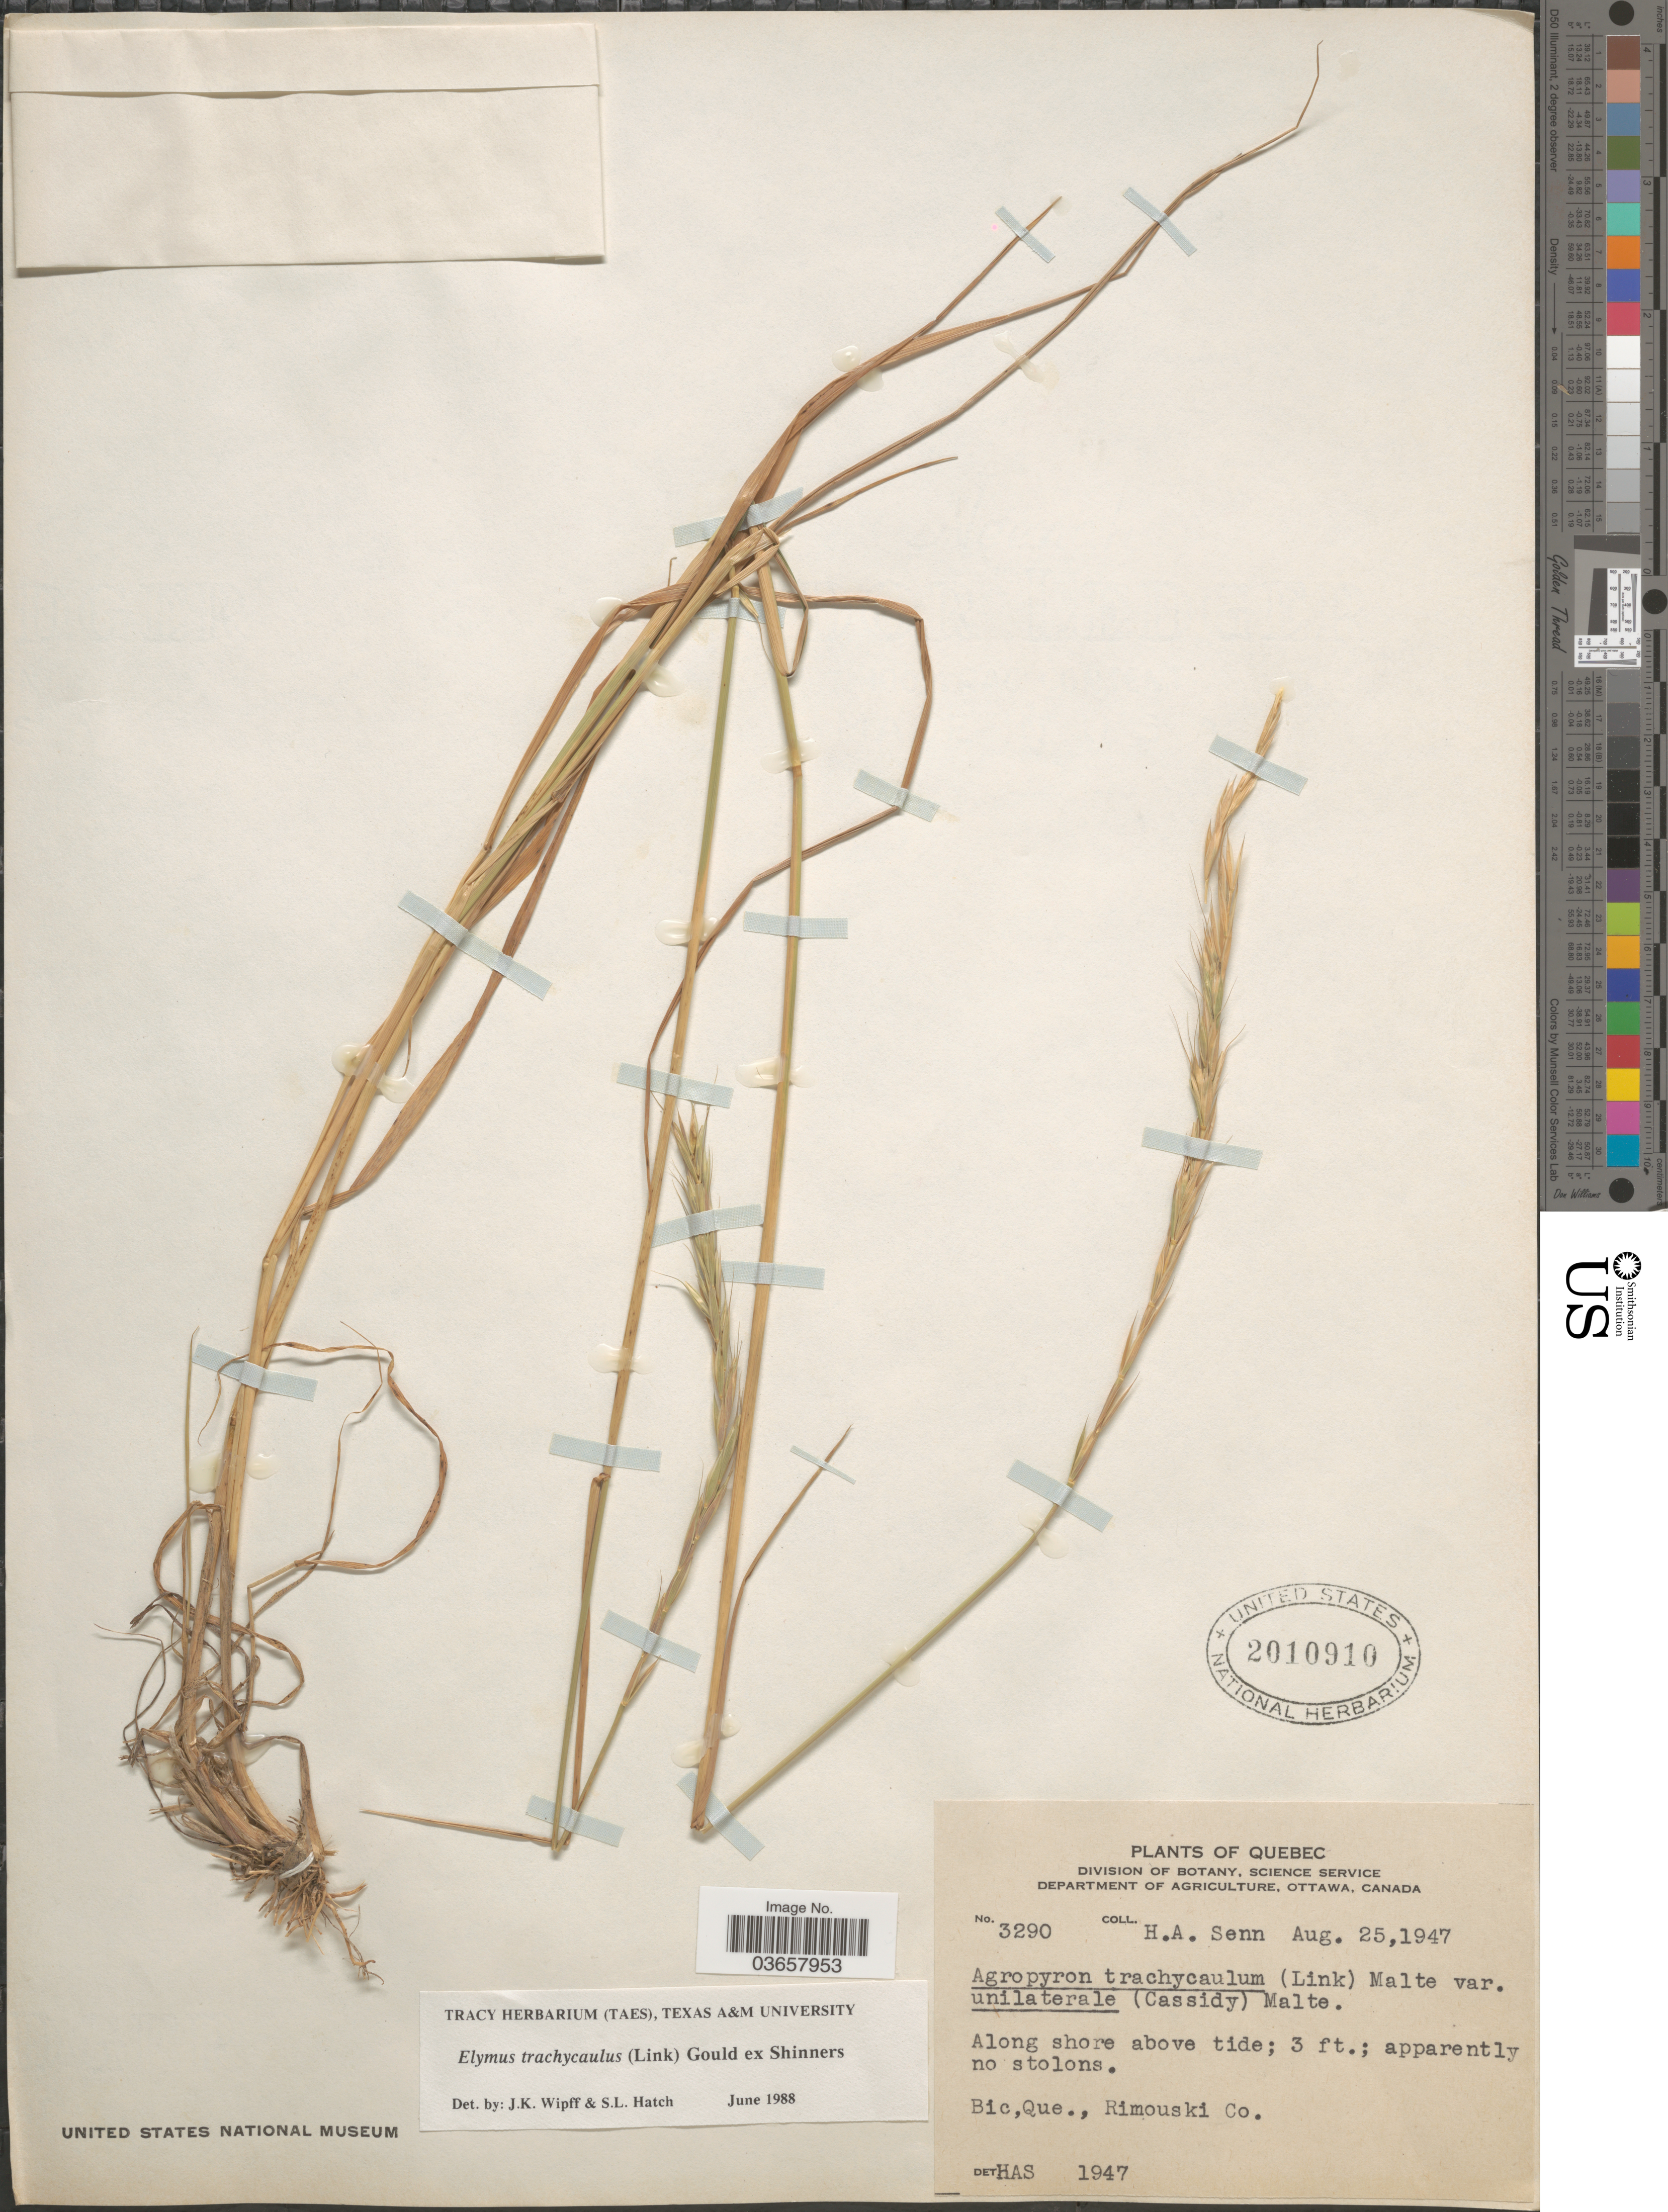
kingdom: Plantae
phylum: Tracheophyta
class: Liliopsida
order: Poales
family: Poaceae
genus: Elymus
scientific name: Elymus trachycaulus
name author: (Link) Gould ex Shinners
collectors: H. Senn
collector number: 3290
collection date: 1947-08-25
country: Canada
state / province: Quebec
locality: Along shore above tide; Bic, Que., Rimouski Co.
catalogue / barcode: US 2010910